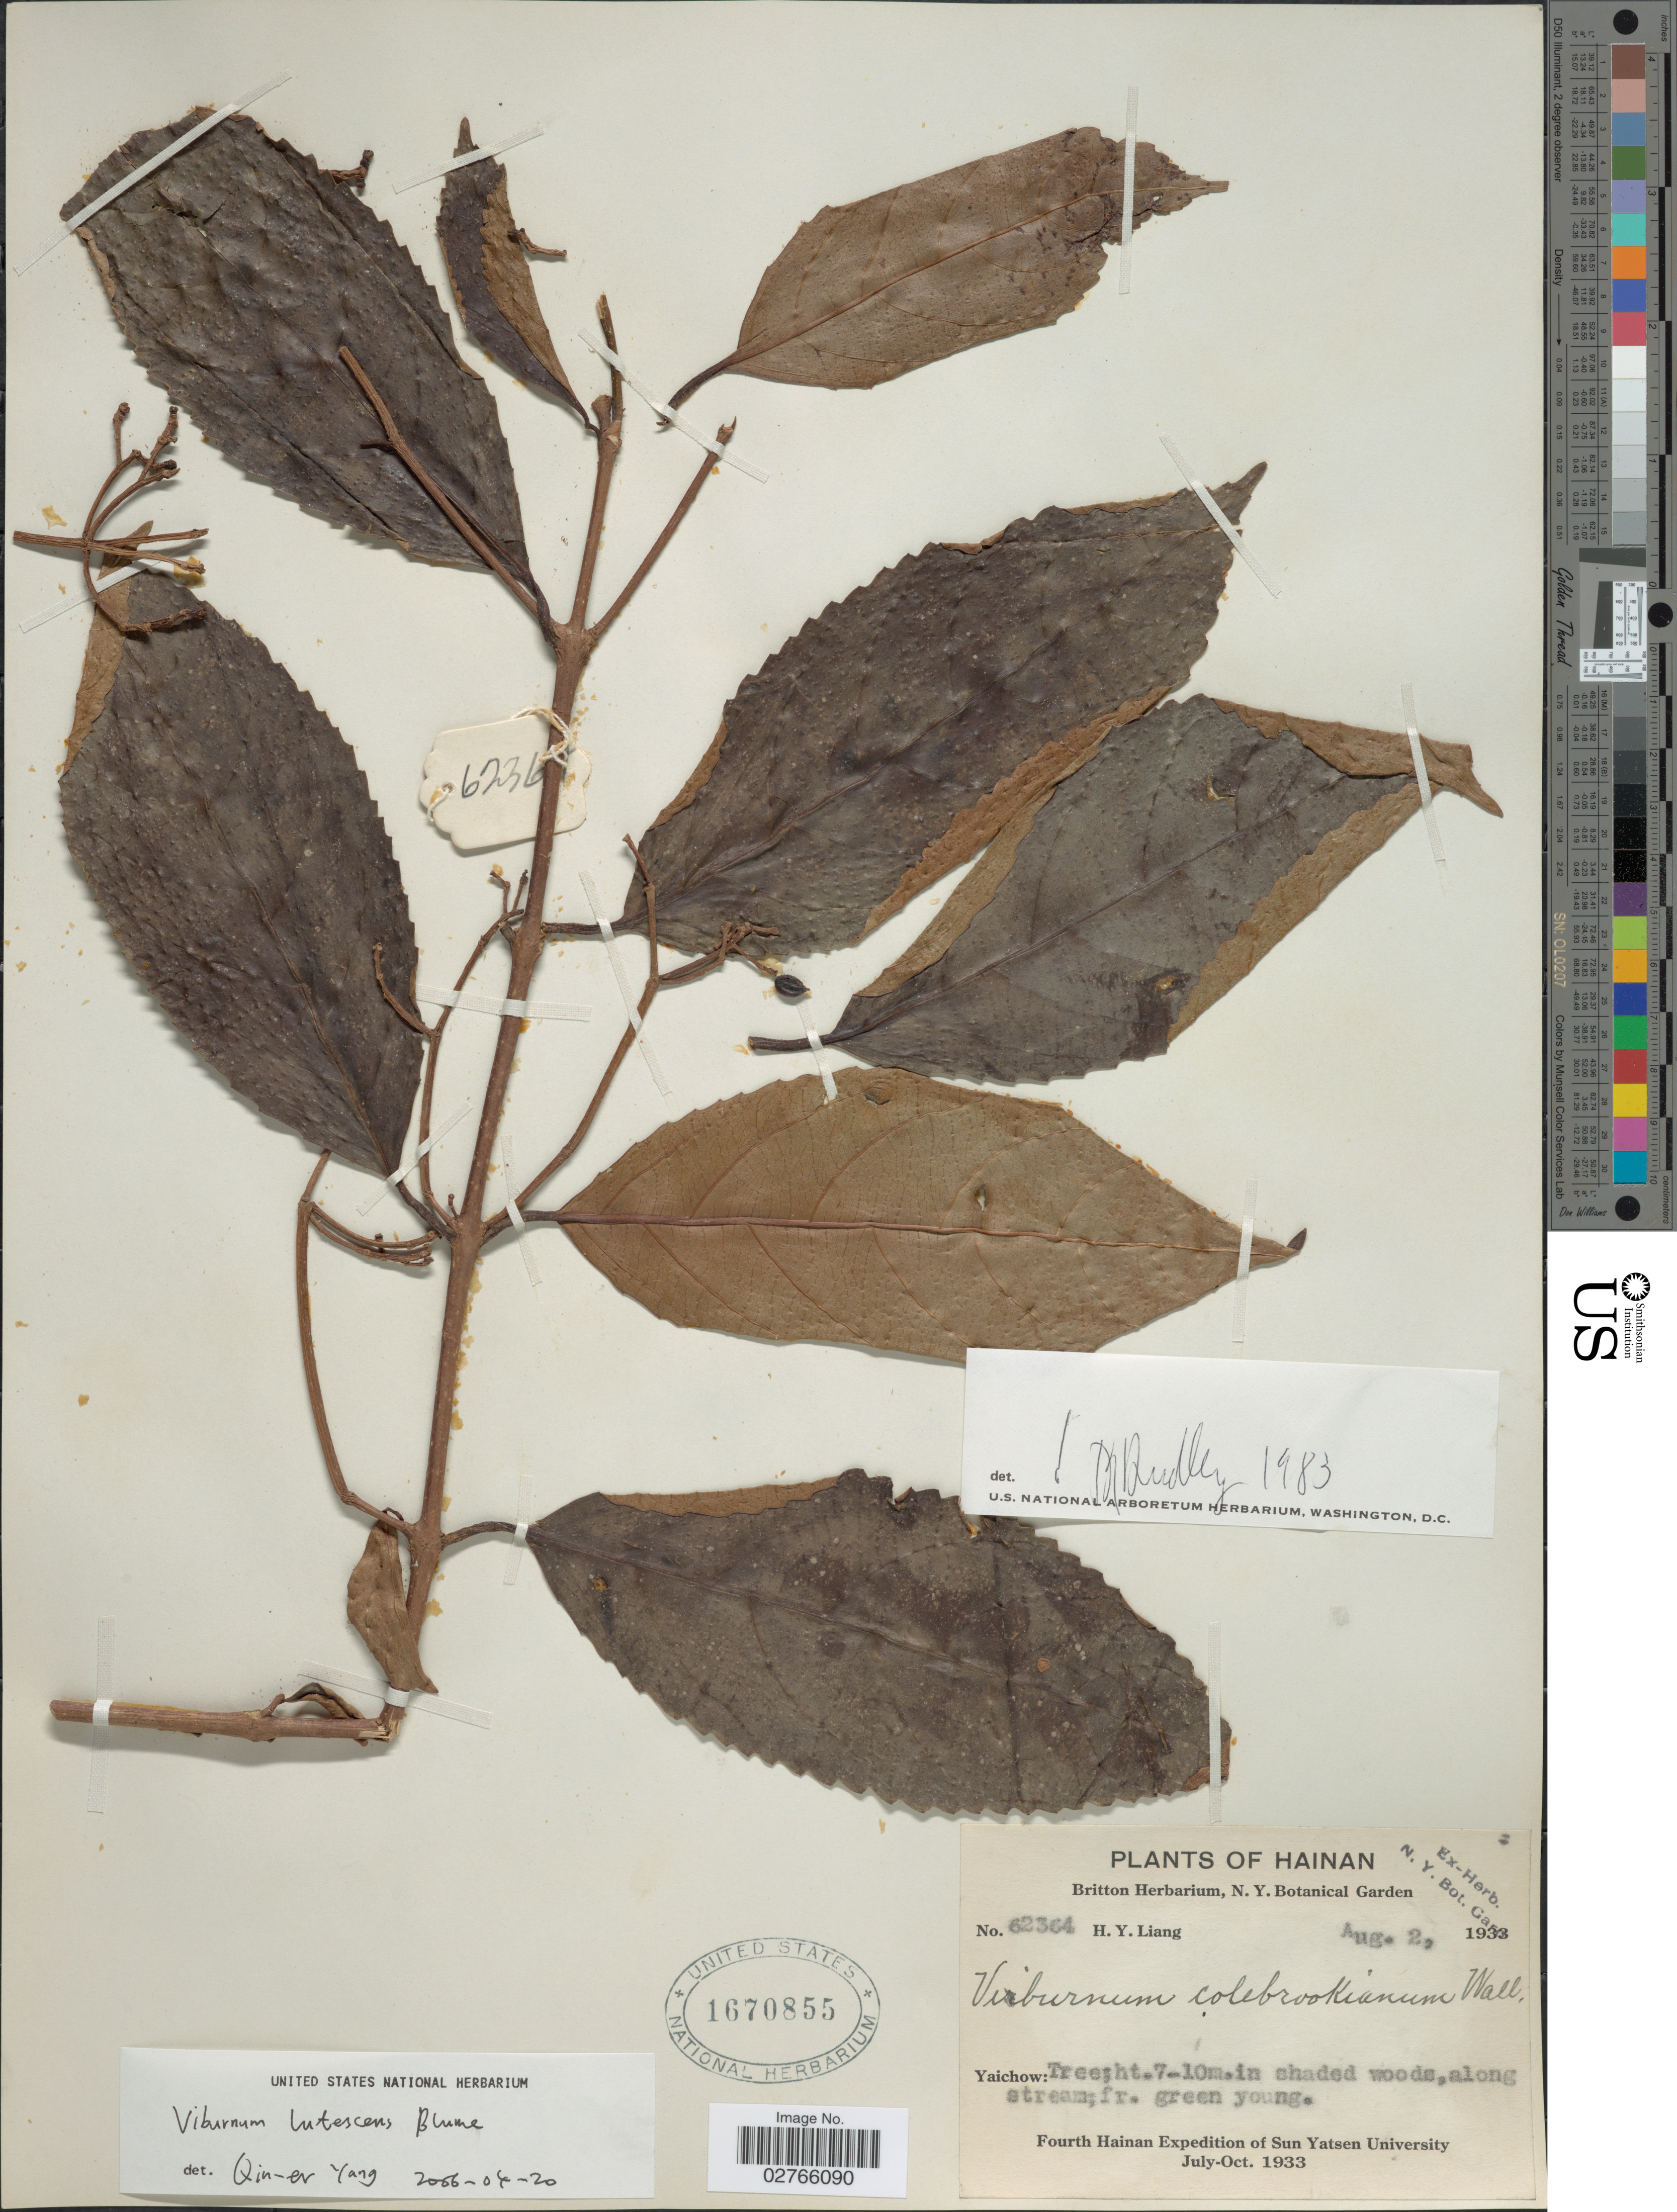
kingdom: Plantae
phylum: Tracheophyta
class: Magnoliopsida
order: Dipsacales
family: Viburnaceae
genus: Viburnum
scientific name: Viburnum lutescens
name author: Blume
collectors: H. Y. Liang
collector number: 62364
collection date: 1933-08-02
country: China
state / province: Hainan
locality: Yaichow.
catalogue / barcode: US 1670855